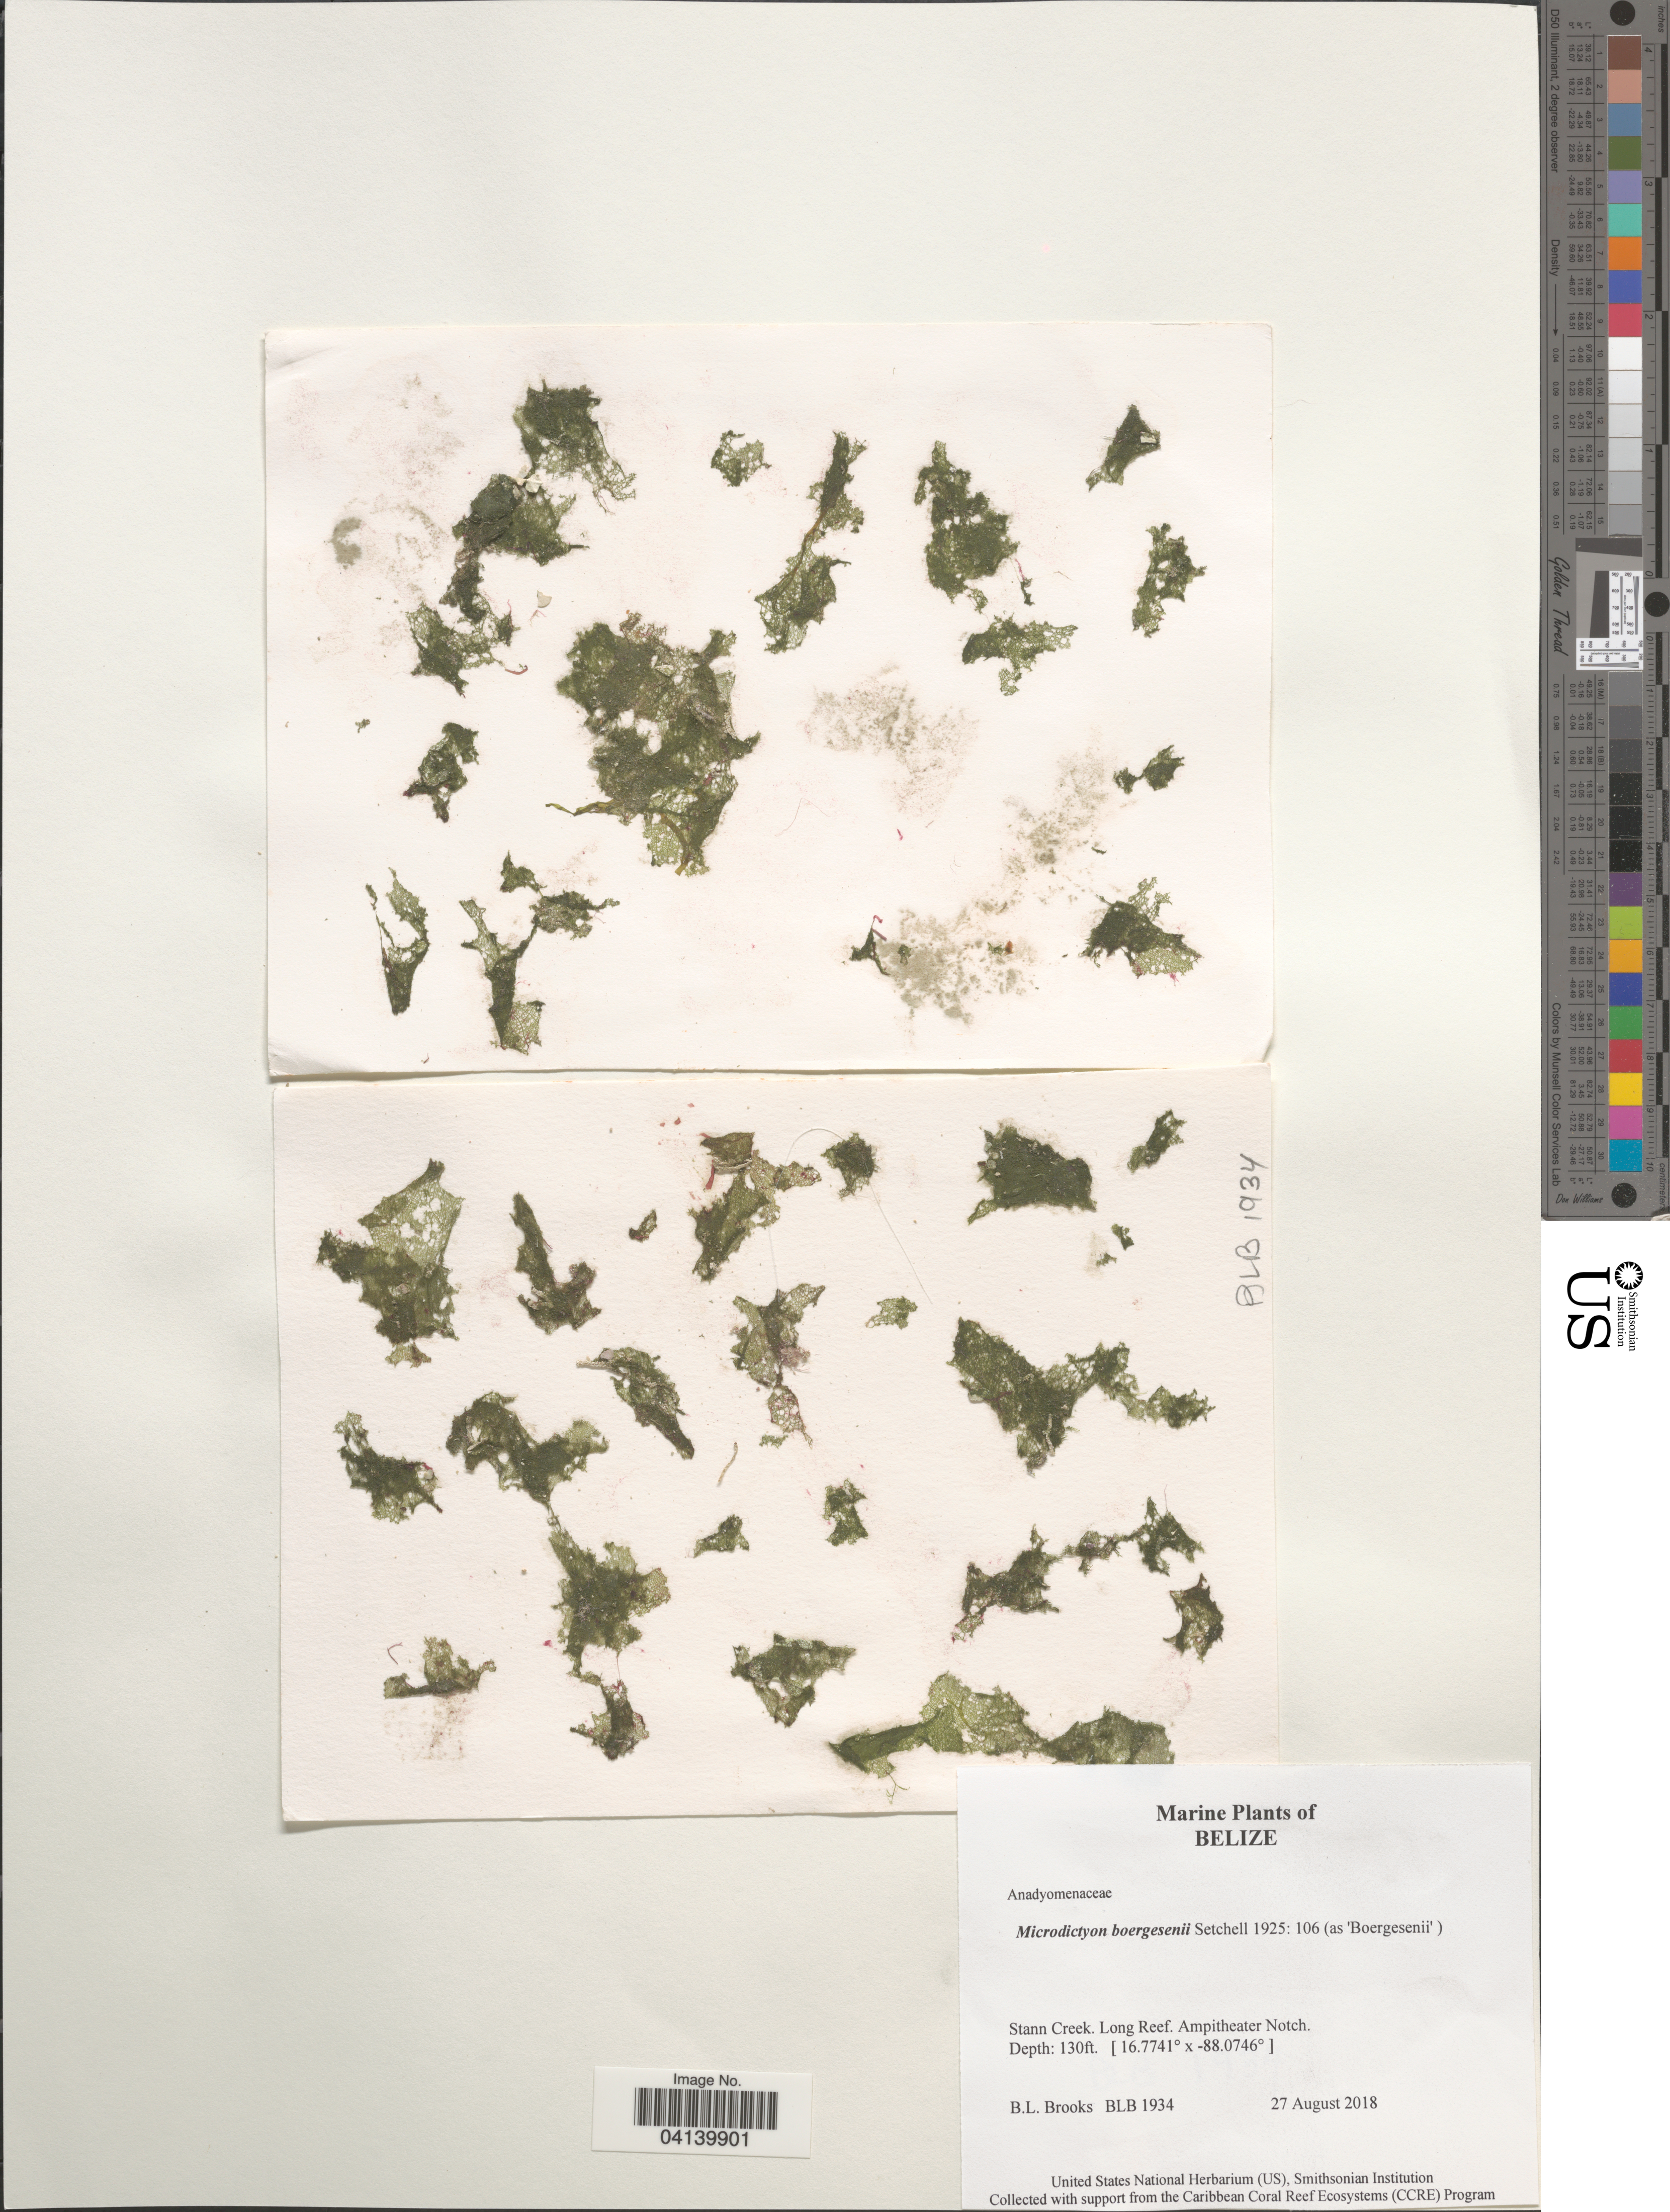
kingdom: Plantae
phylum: Chlorophyta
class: Ulvophyceae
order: Cladophorales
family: Anadyomenaceae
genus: Microdictyon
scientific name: Microdictyon boergesenii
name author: Setch.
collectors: B. Brooks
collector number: BLB 1934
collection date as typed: Transcribed d/m/y: 27/8/2018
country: Belize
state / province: Stann Creek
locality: Long Reef. Ampitheater Notch.